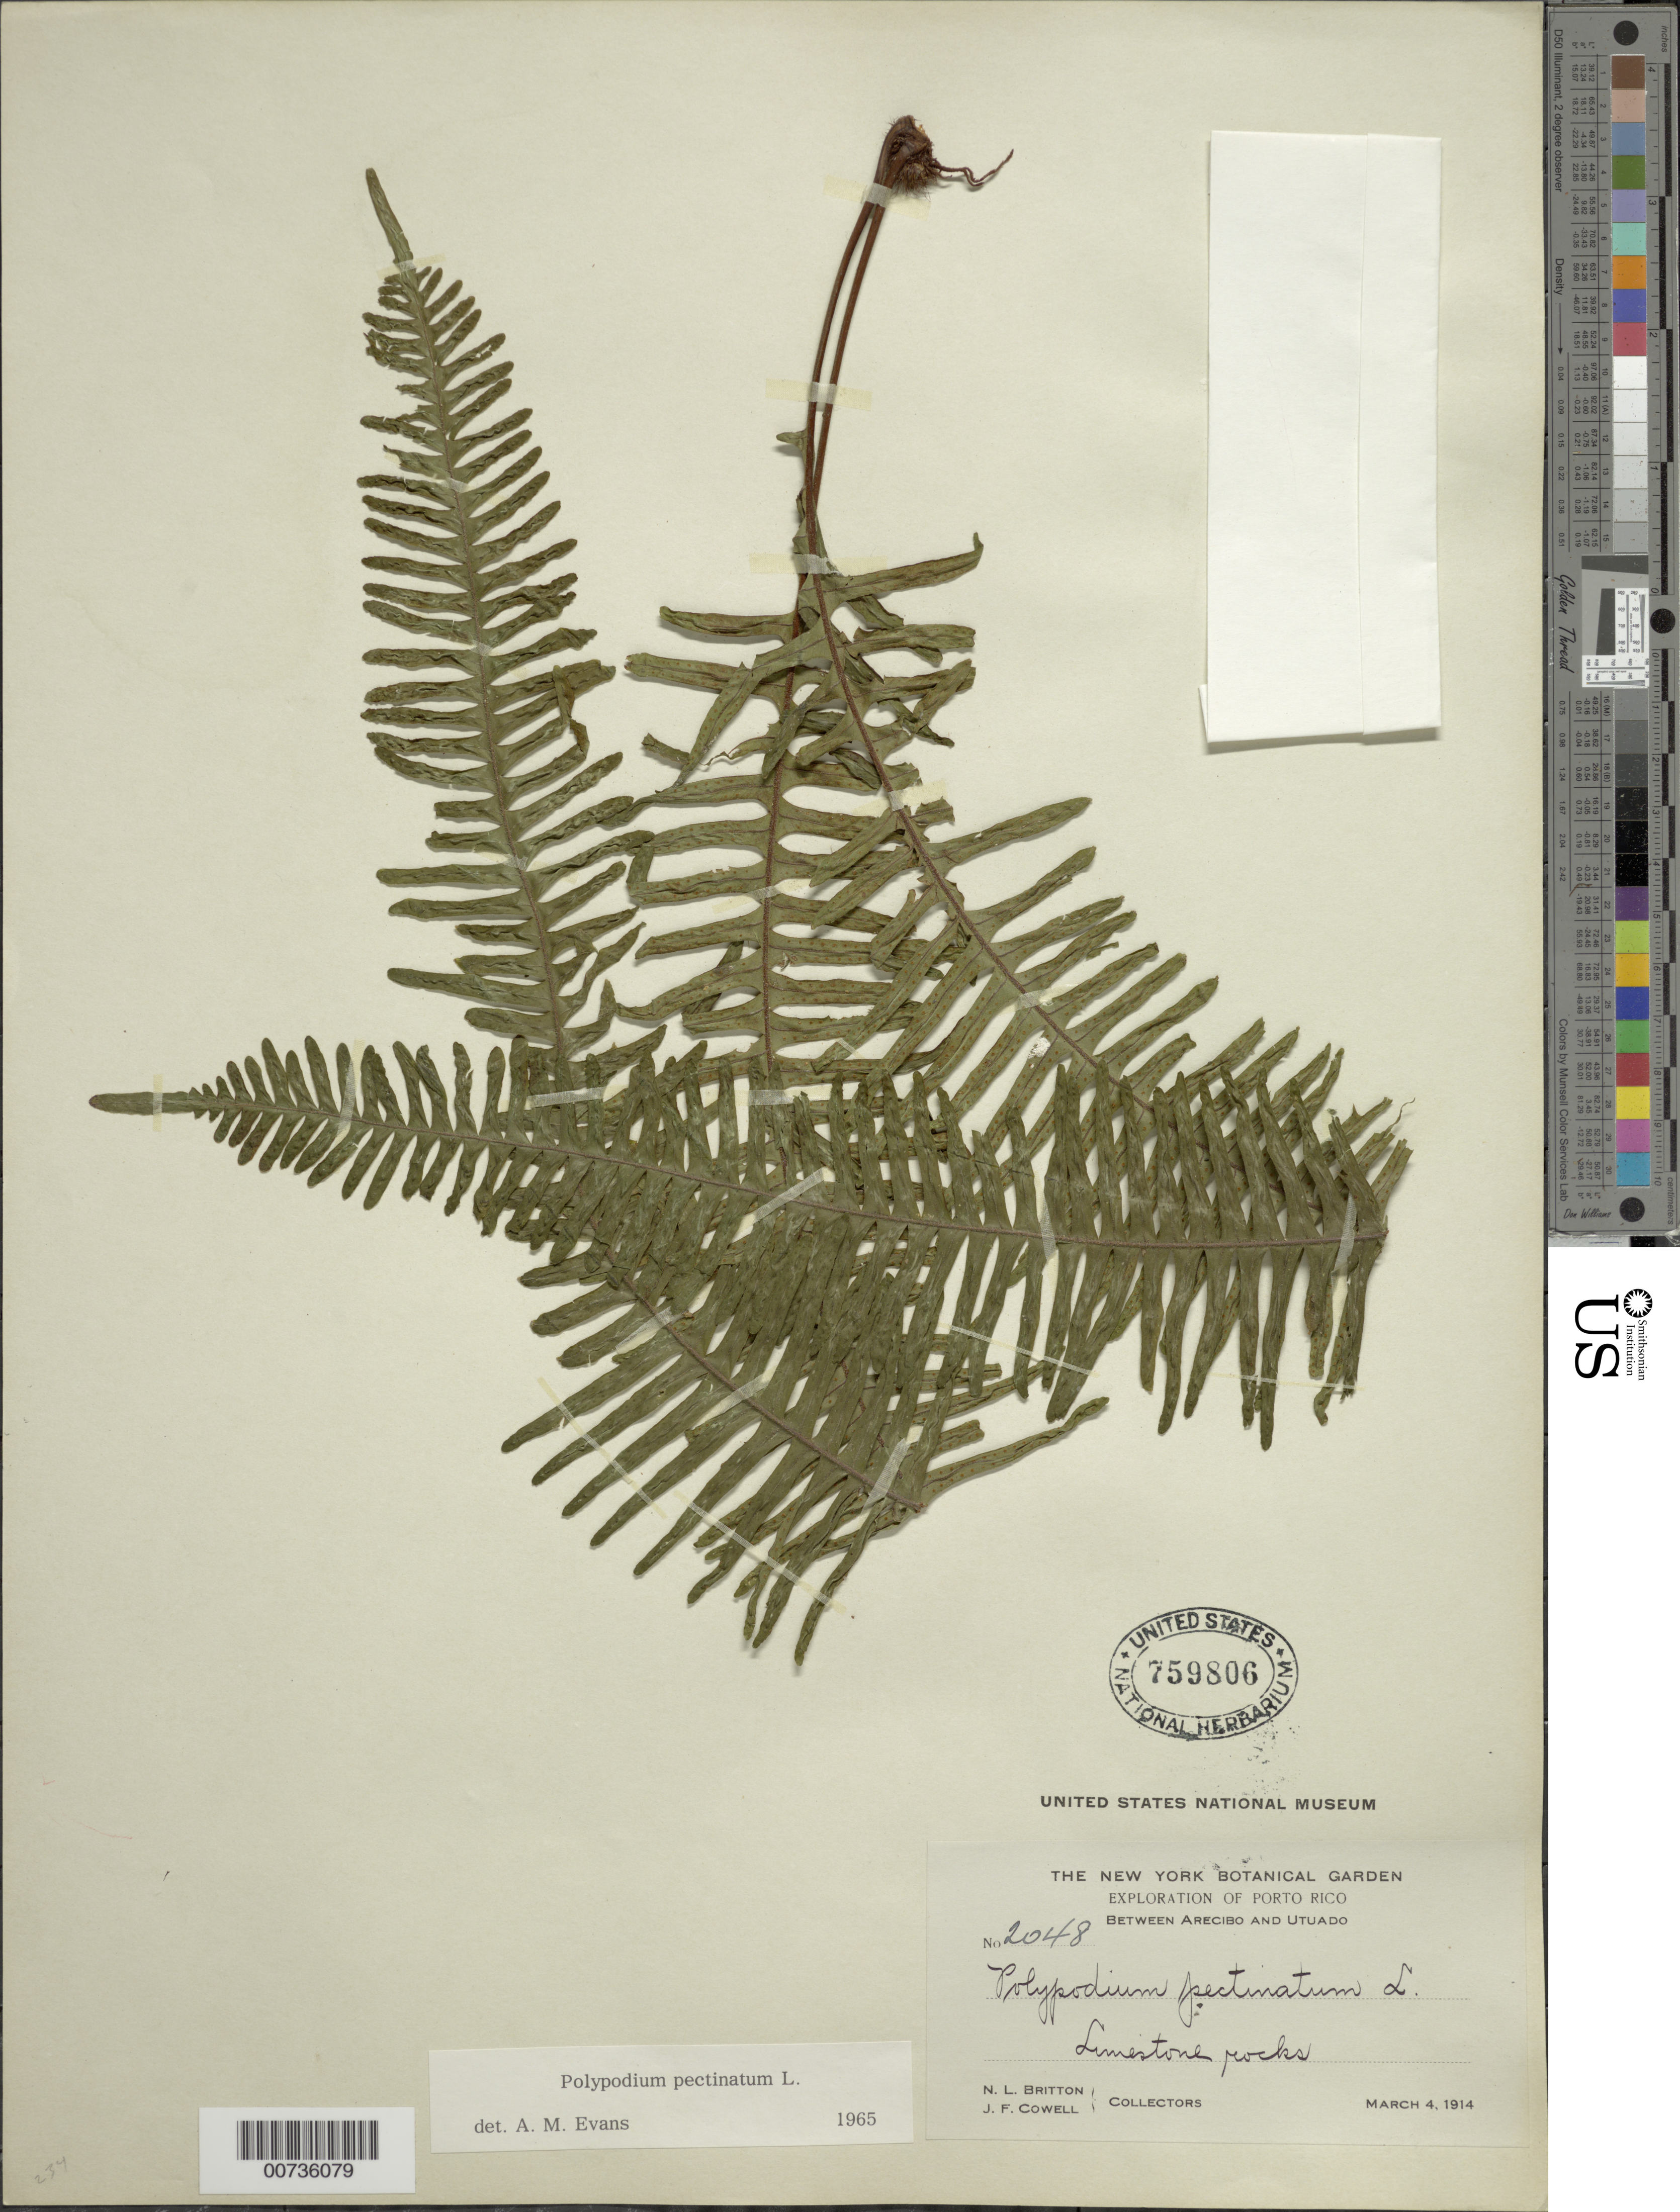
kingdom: Plantae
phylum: Tracheophyta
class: Polypodiopsida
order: Polypodiales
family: Polypodiaceae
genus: Pecluma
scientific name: Pecluma pectinata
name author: (L.) M.G. Price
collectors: N. Britton & J. F. Cowell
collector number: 2048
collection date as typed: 04 Mar 1914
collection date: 1914-03-04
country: Puerto Rico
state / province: Arecibo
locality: Arecibo and Utuado, between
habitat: Limestone rocks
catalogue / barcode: US 759806